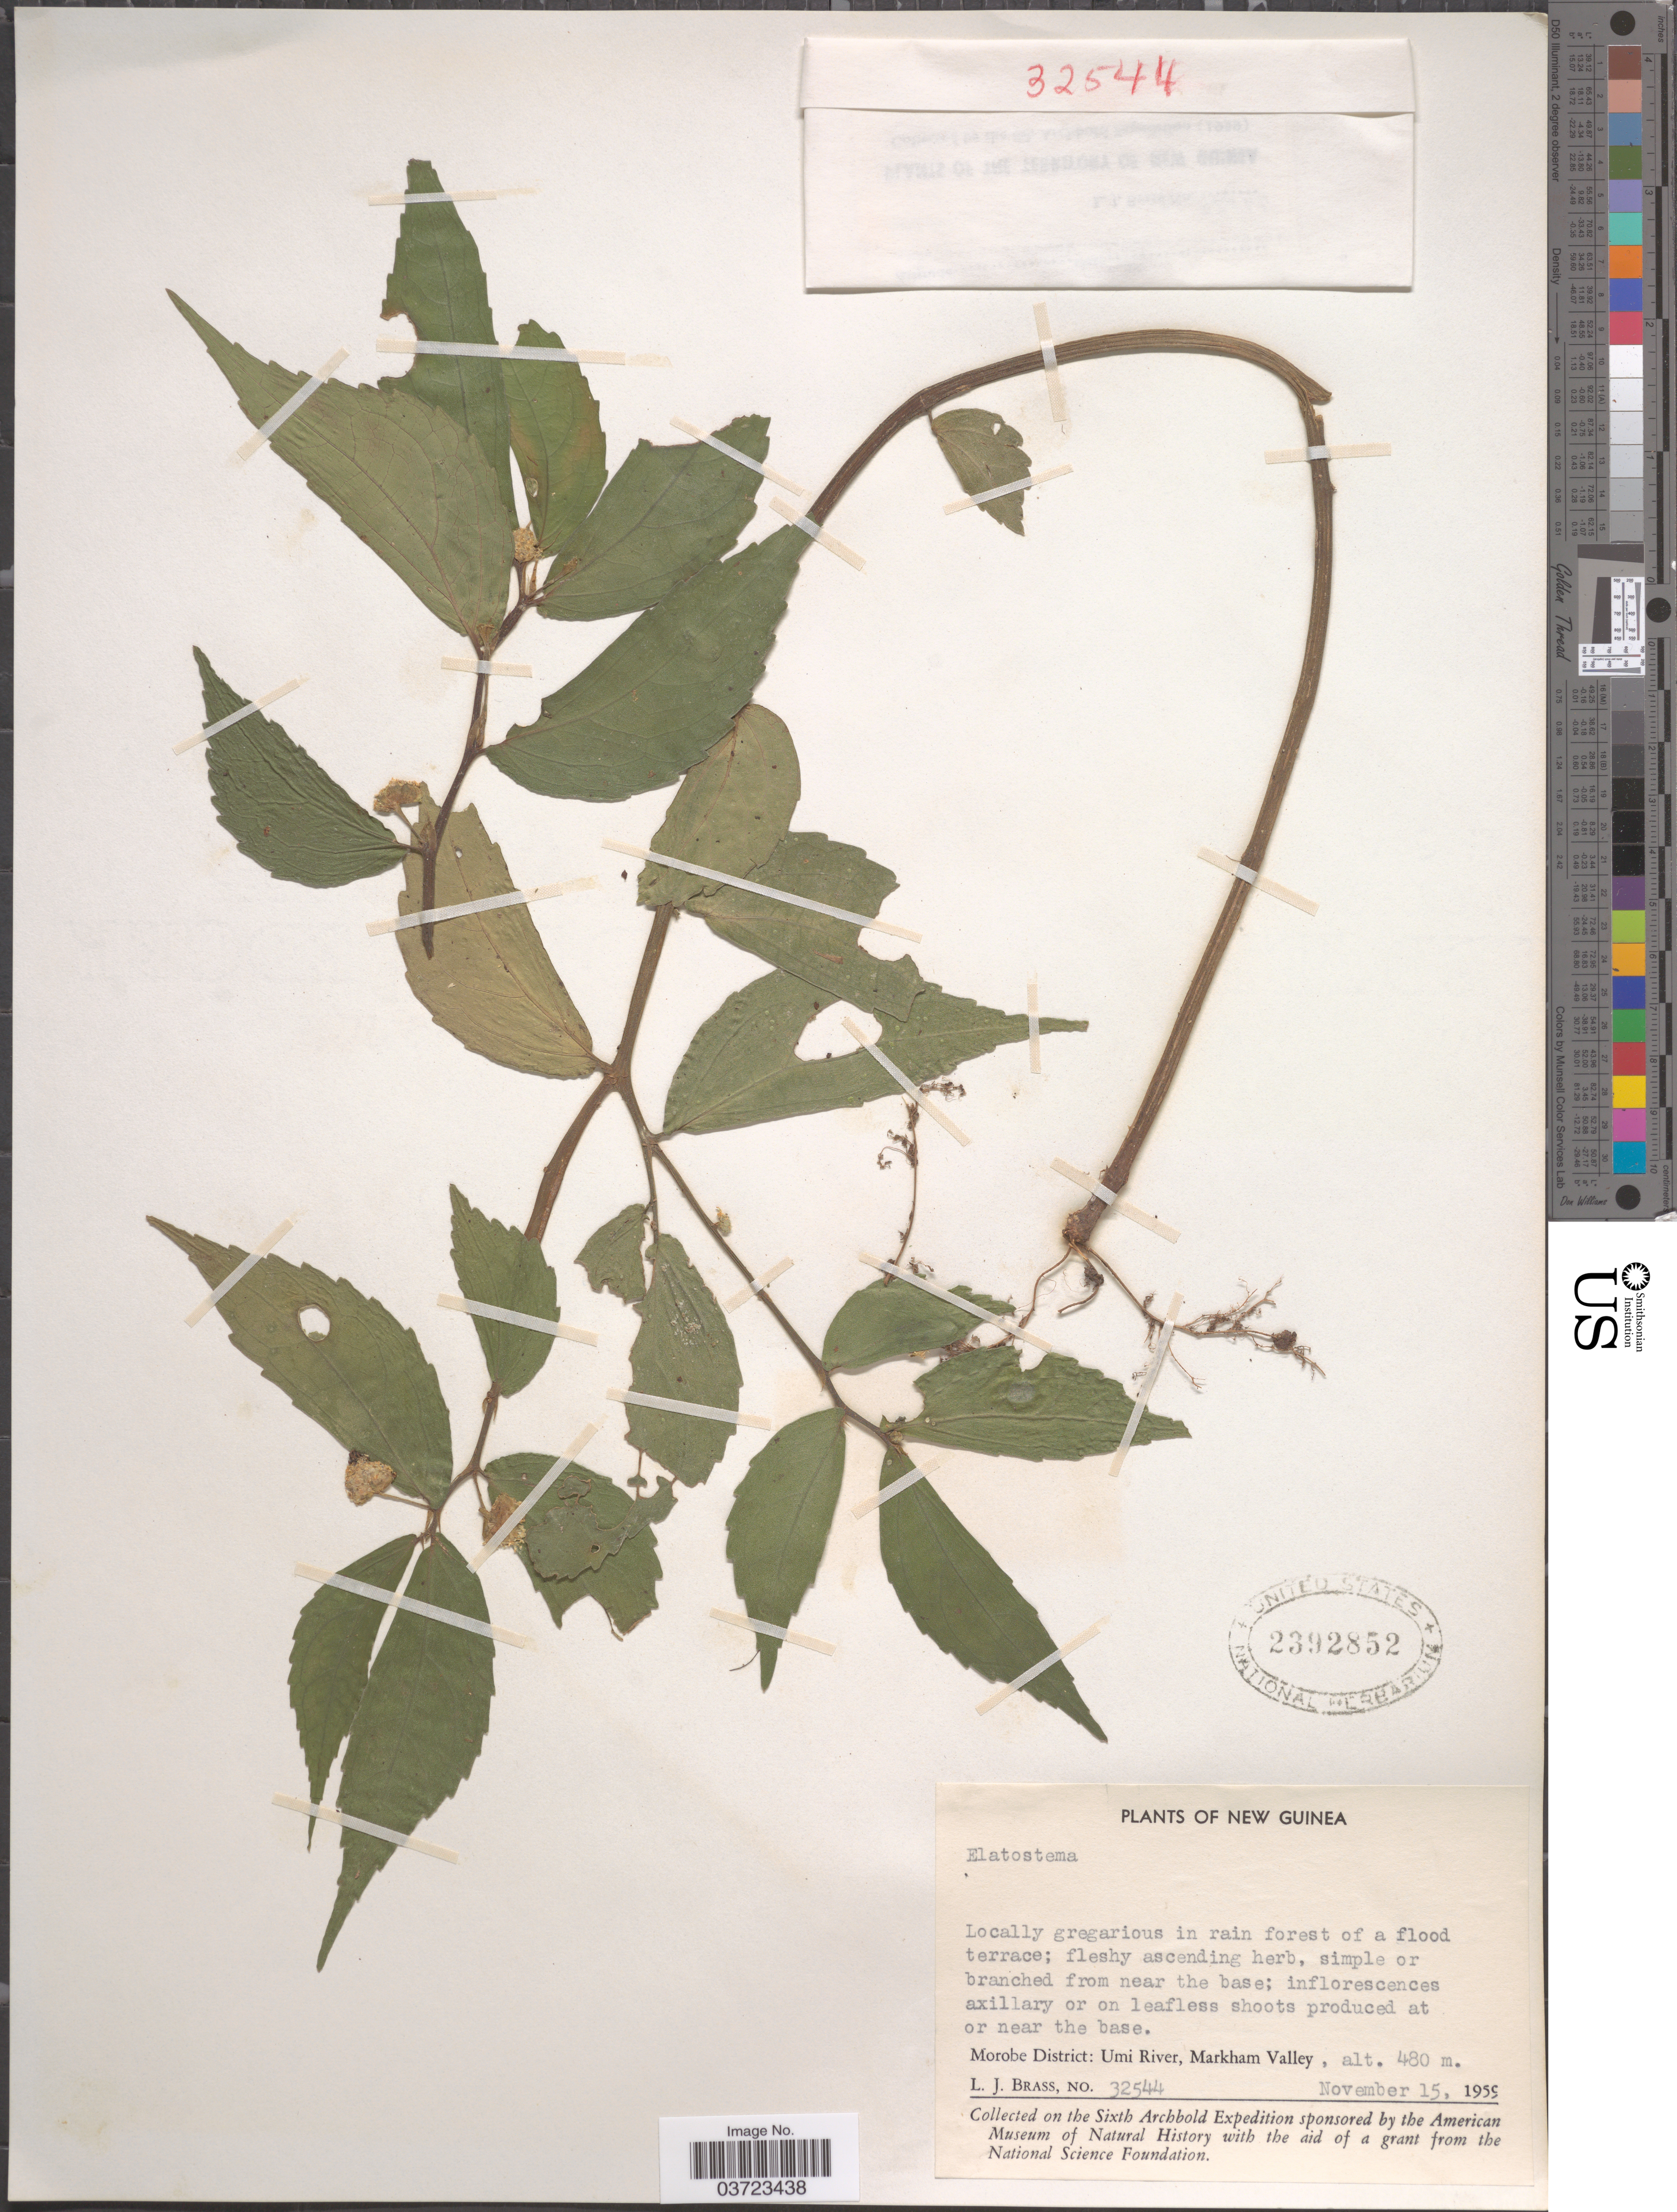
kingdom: Plantae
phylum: Tracheophyta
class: Magnoliopsida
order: Rosales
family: Urticaceae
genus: Elatostema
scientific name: Elatostema sp.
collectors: L. J. Brass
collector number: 32544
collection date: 1959-11-15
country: Papua New Guinea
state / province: Morobe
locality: New Guinea. Morobe District: Umi River, Markham Valley.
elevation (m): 480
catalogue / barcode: US 2392852